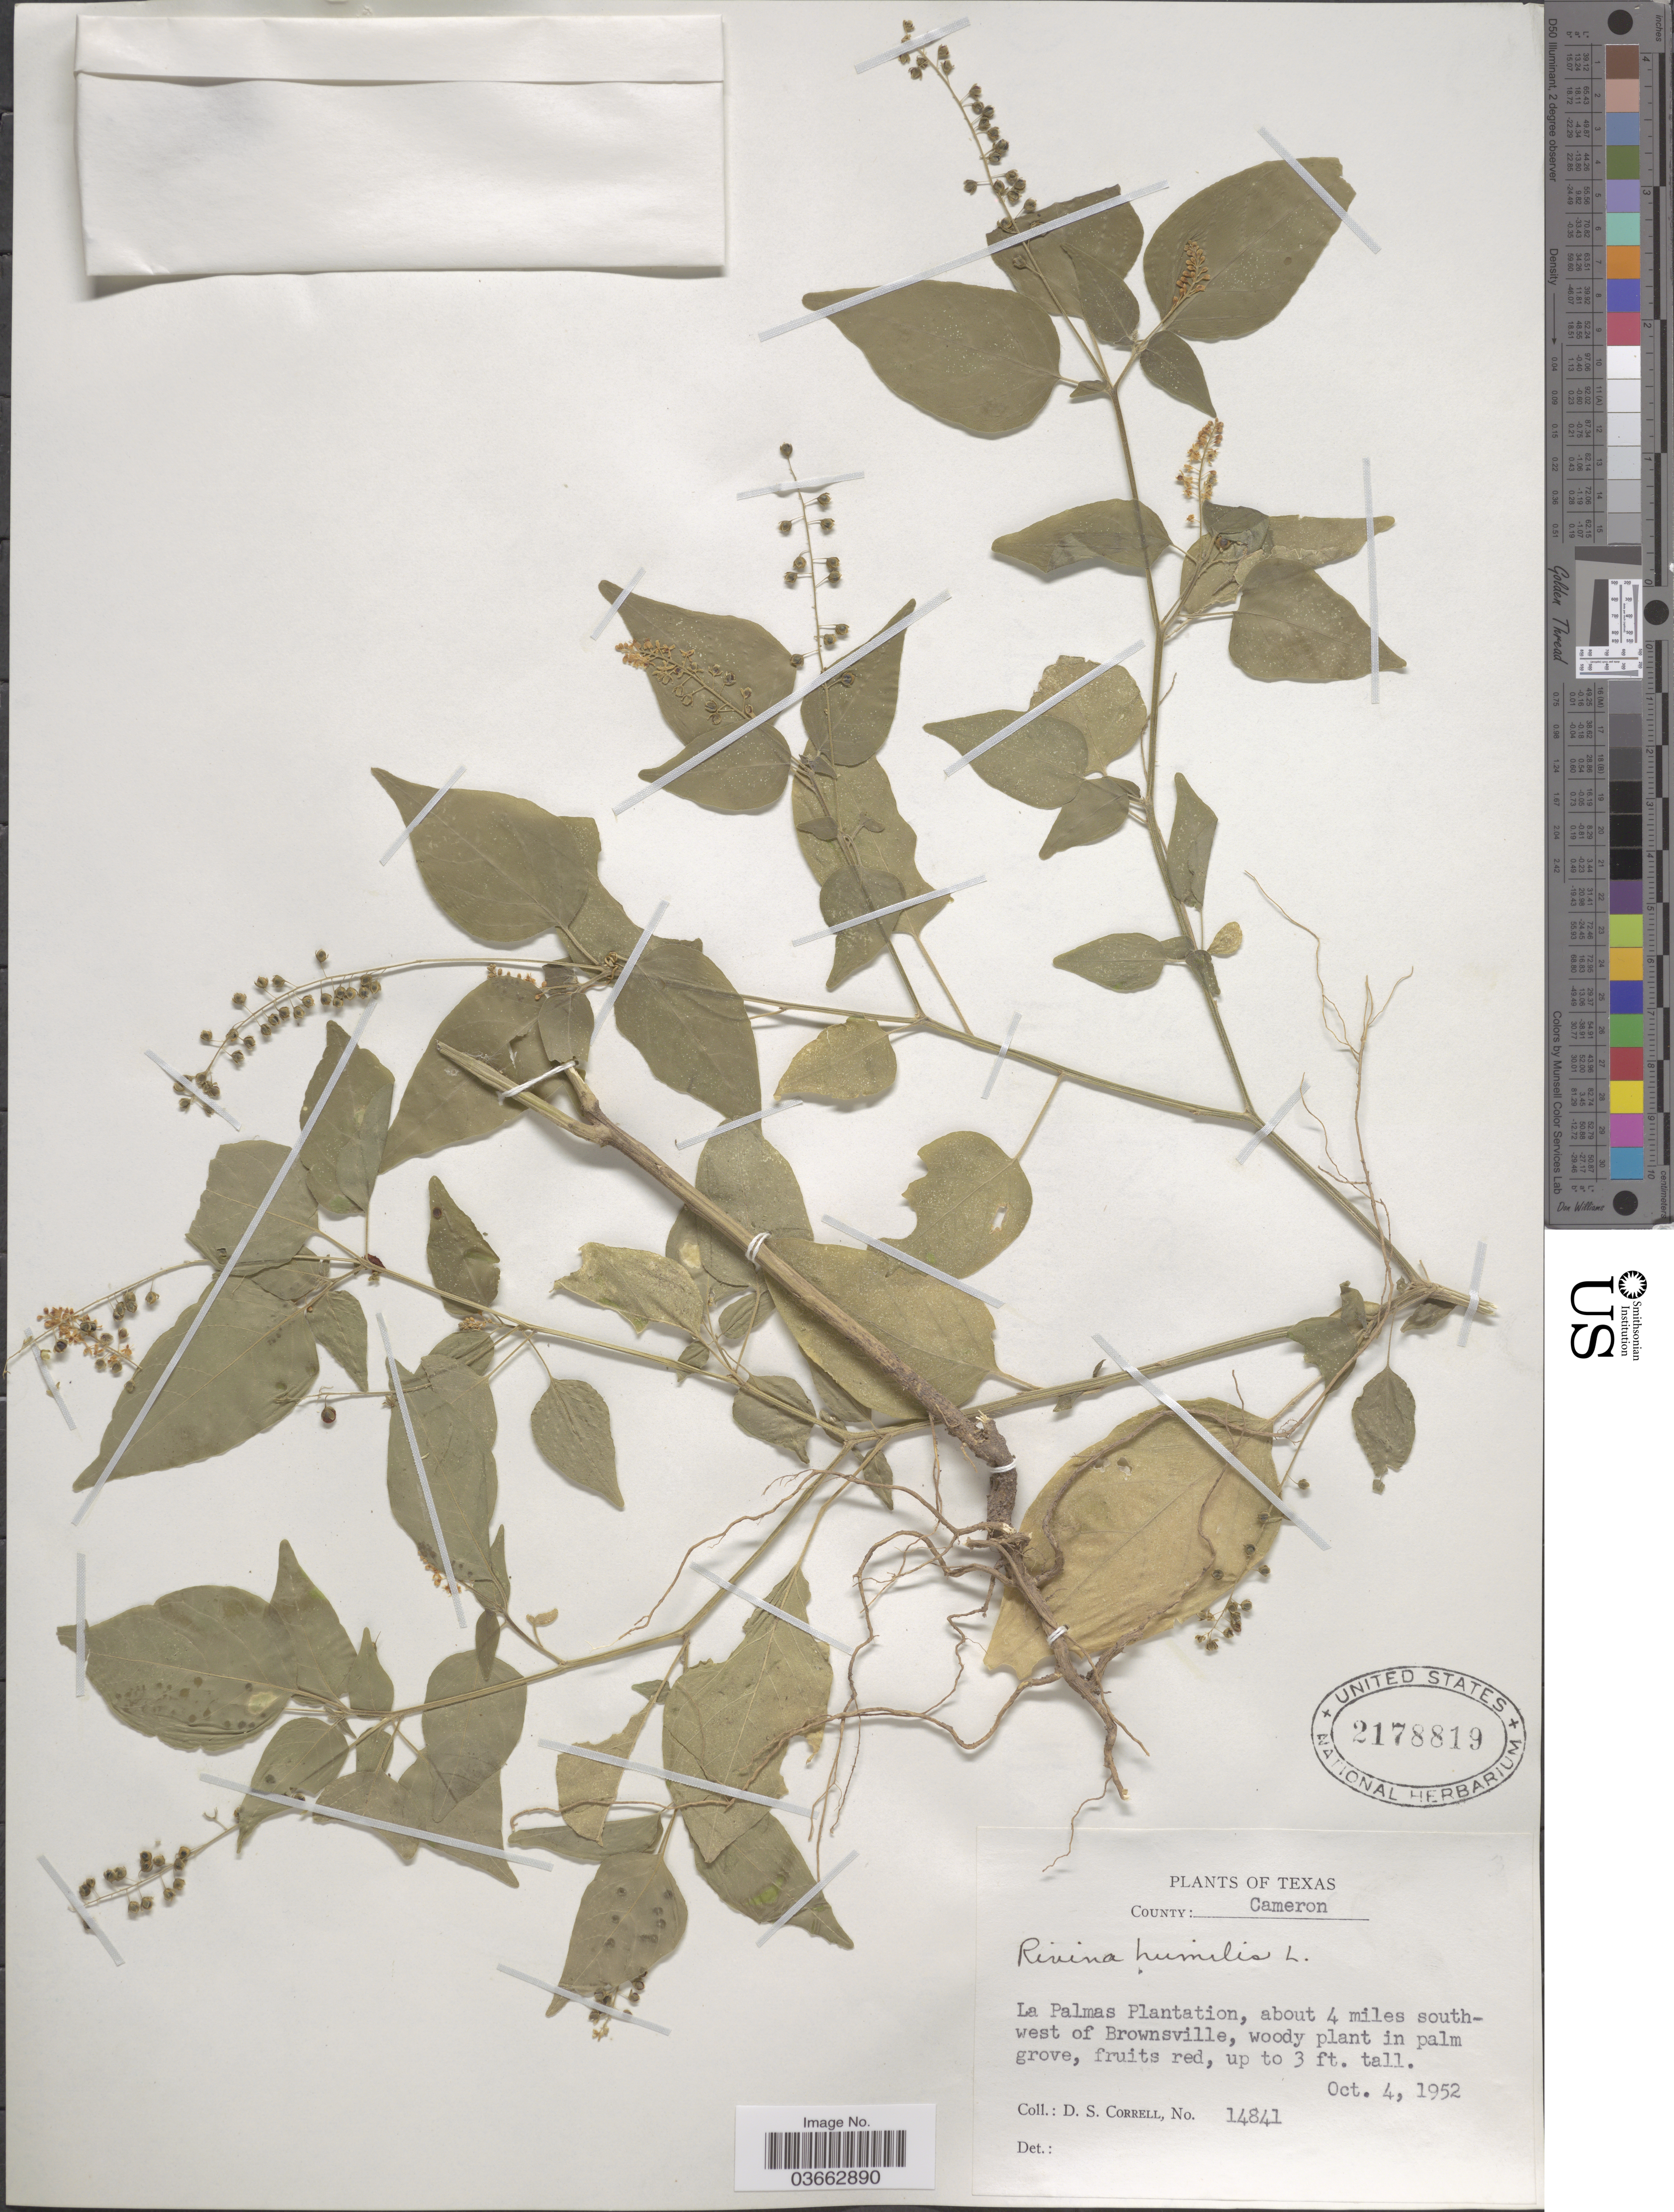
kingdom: Plantae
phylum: Tracheophyta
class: Magnoliopsida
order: Caryophyllales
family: Phytolaccaceae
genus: Rivina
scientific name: Rivina humilis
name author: L.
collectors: D. S. Correll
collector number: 14841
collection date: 1952-10-04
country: United States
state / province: Texas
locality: County: Cameron. La Palmas Plantation, about 4 miles south west of Brownsville.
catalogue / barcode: US 2178819